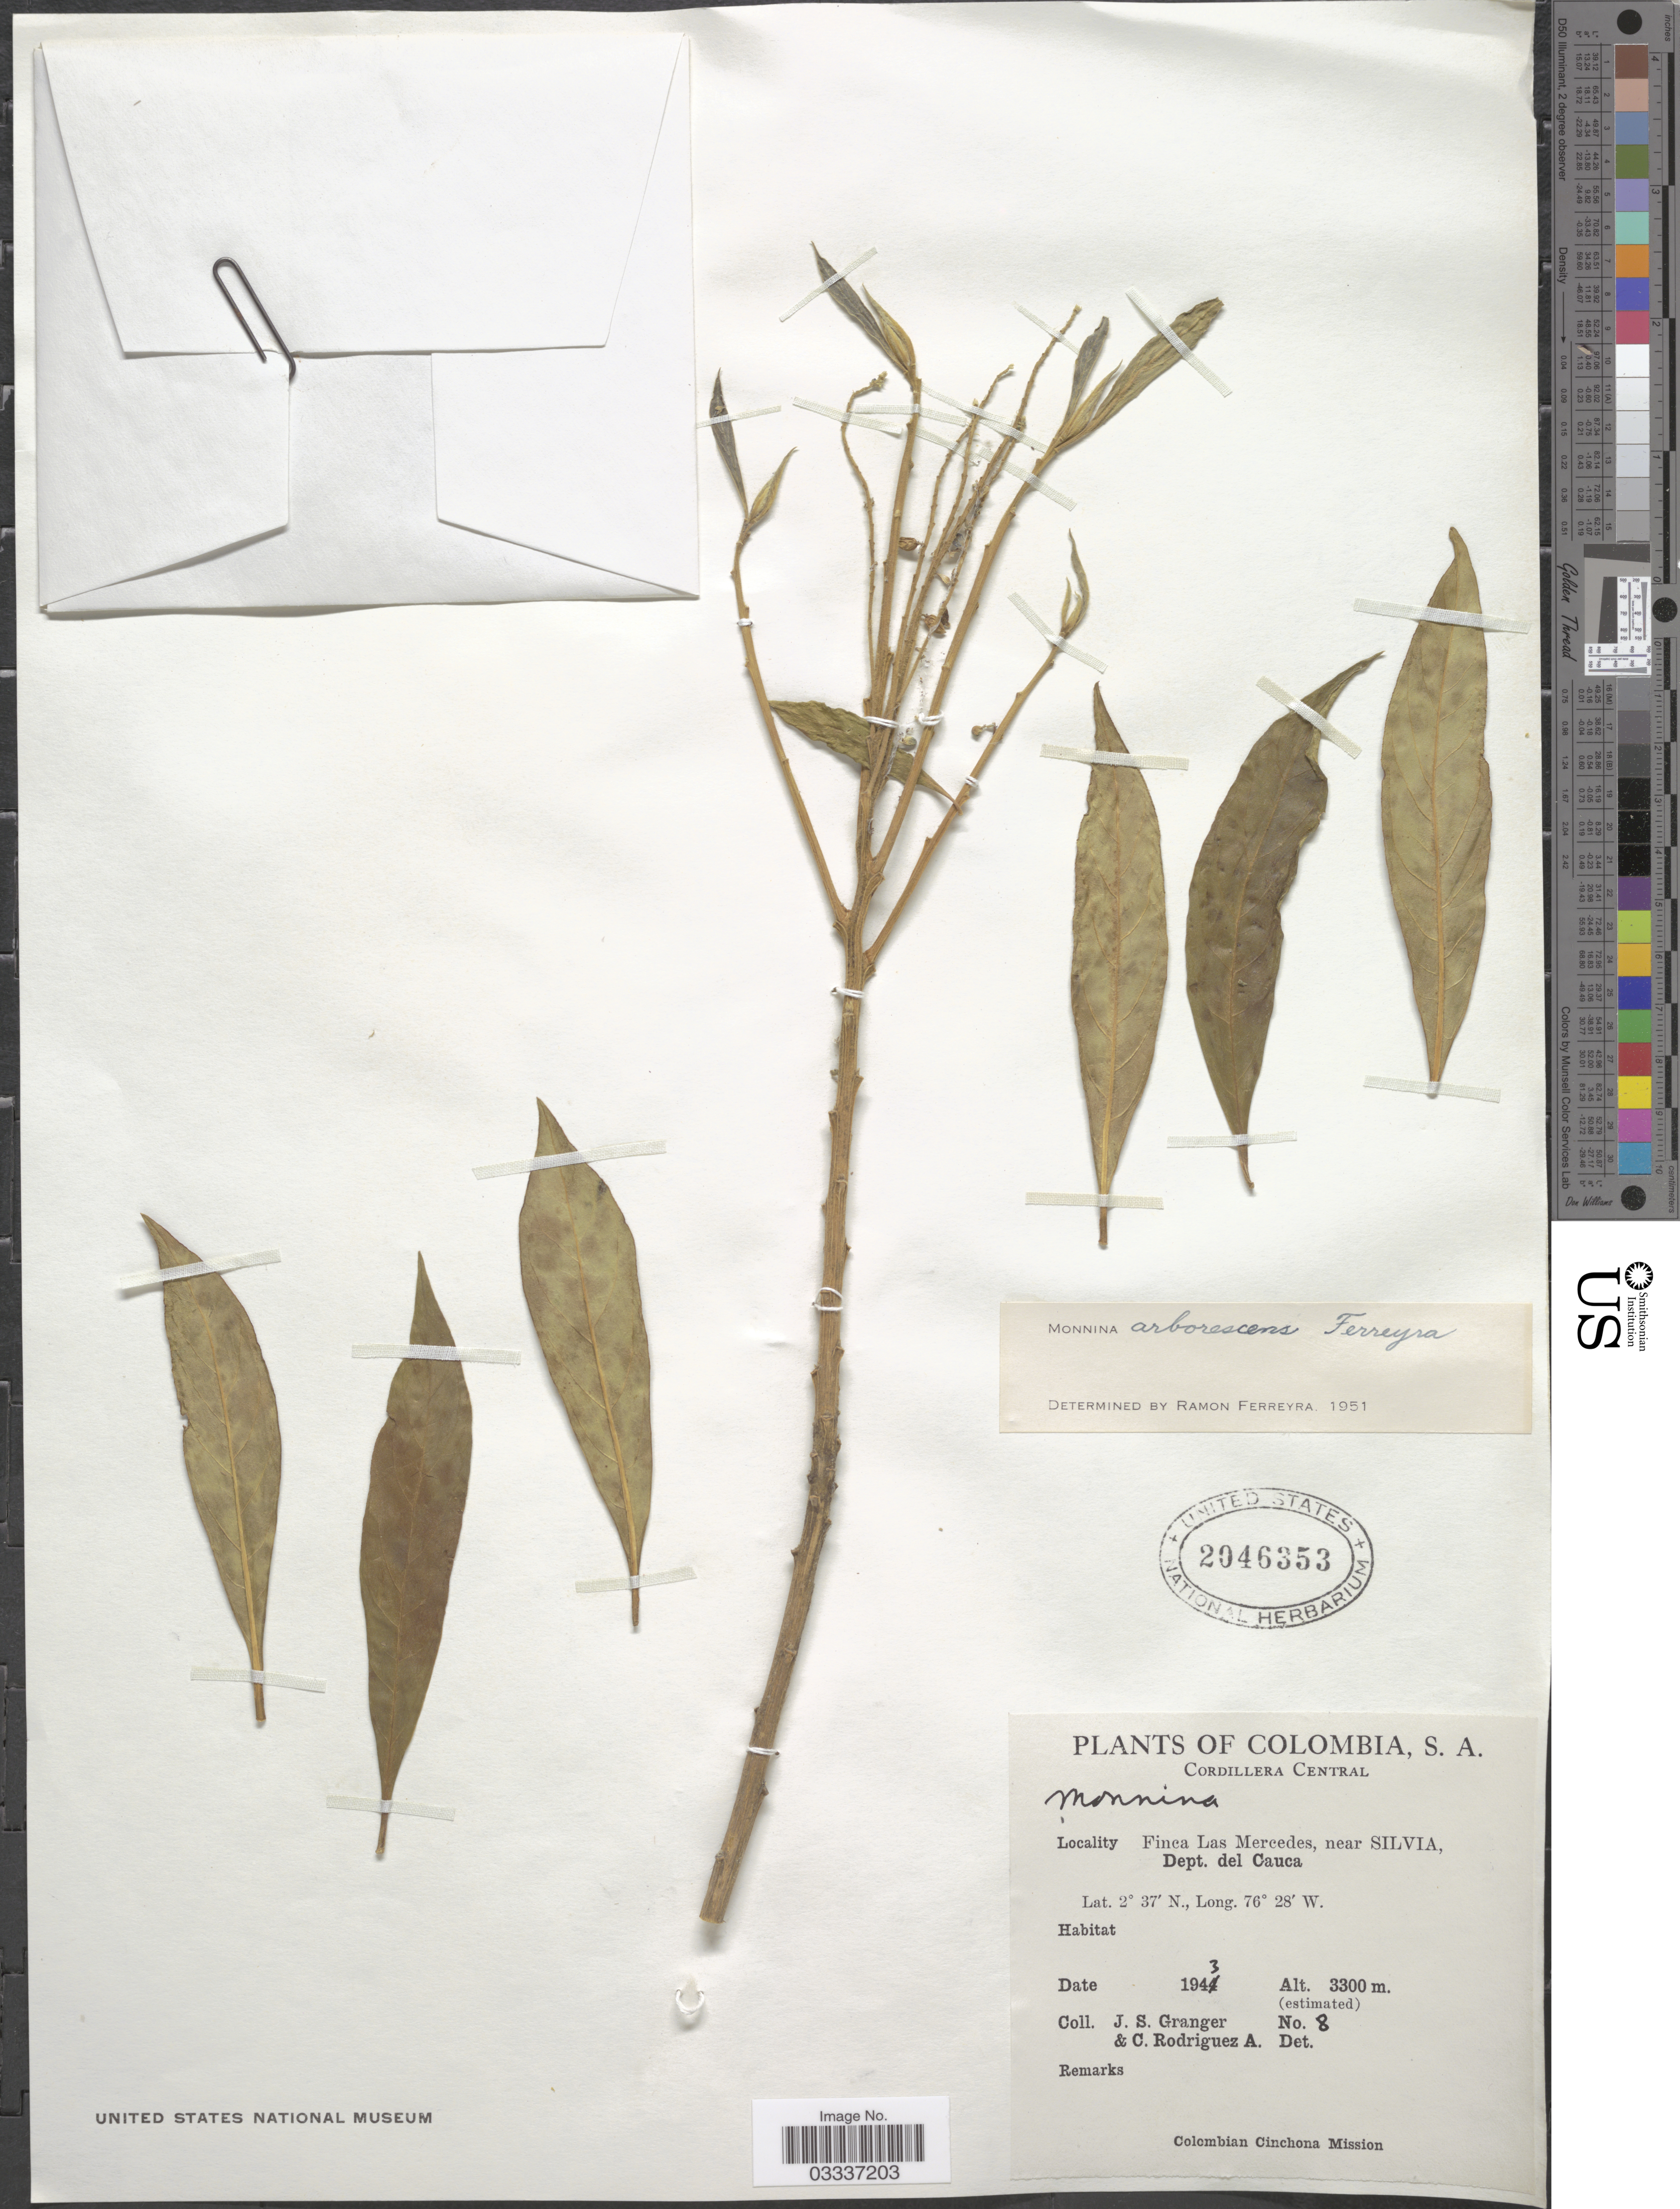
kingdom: Plantae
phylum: Tracheophyta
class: Magnoliopsida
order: Fabales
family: Polygalaceae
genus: Monnina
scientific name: Monnina arborescens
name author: Ferreyra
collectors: J. Granger & C. Rodriguez-A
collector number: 8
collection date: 1943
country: Colombia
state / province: Cauca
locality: Cordillera Central. Finca Las Mercedes, near Silvia, Dept. del Cauca.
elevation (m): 3300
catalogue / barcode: US 2046353